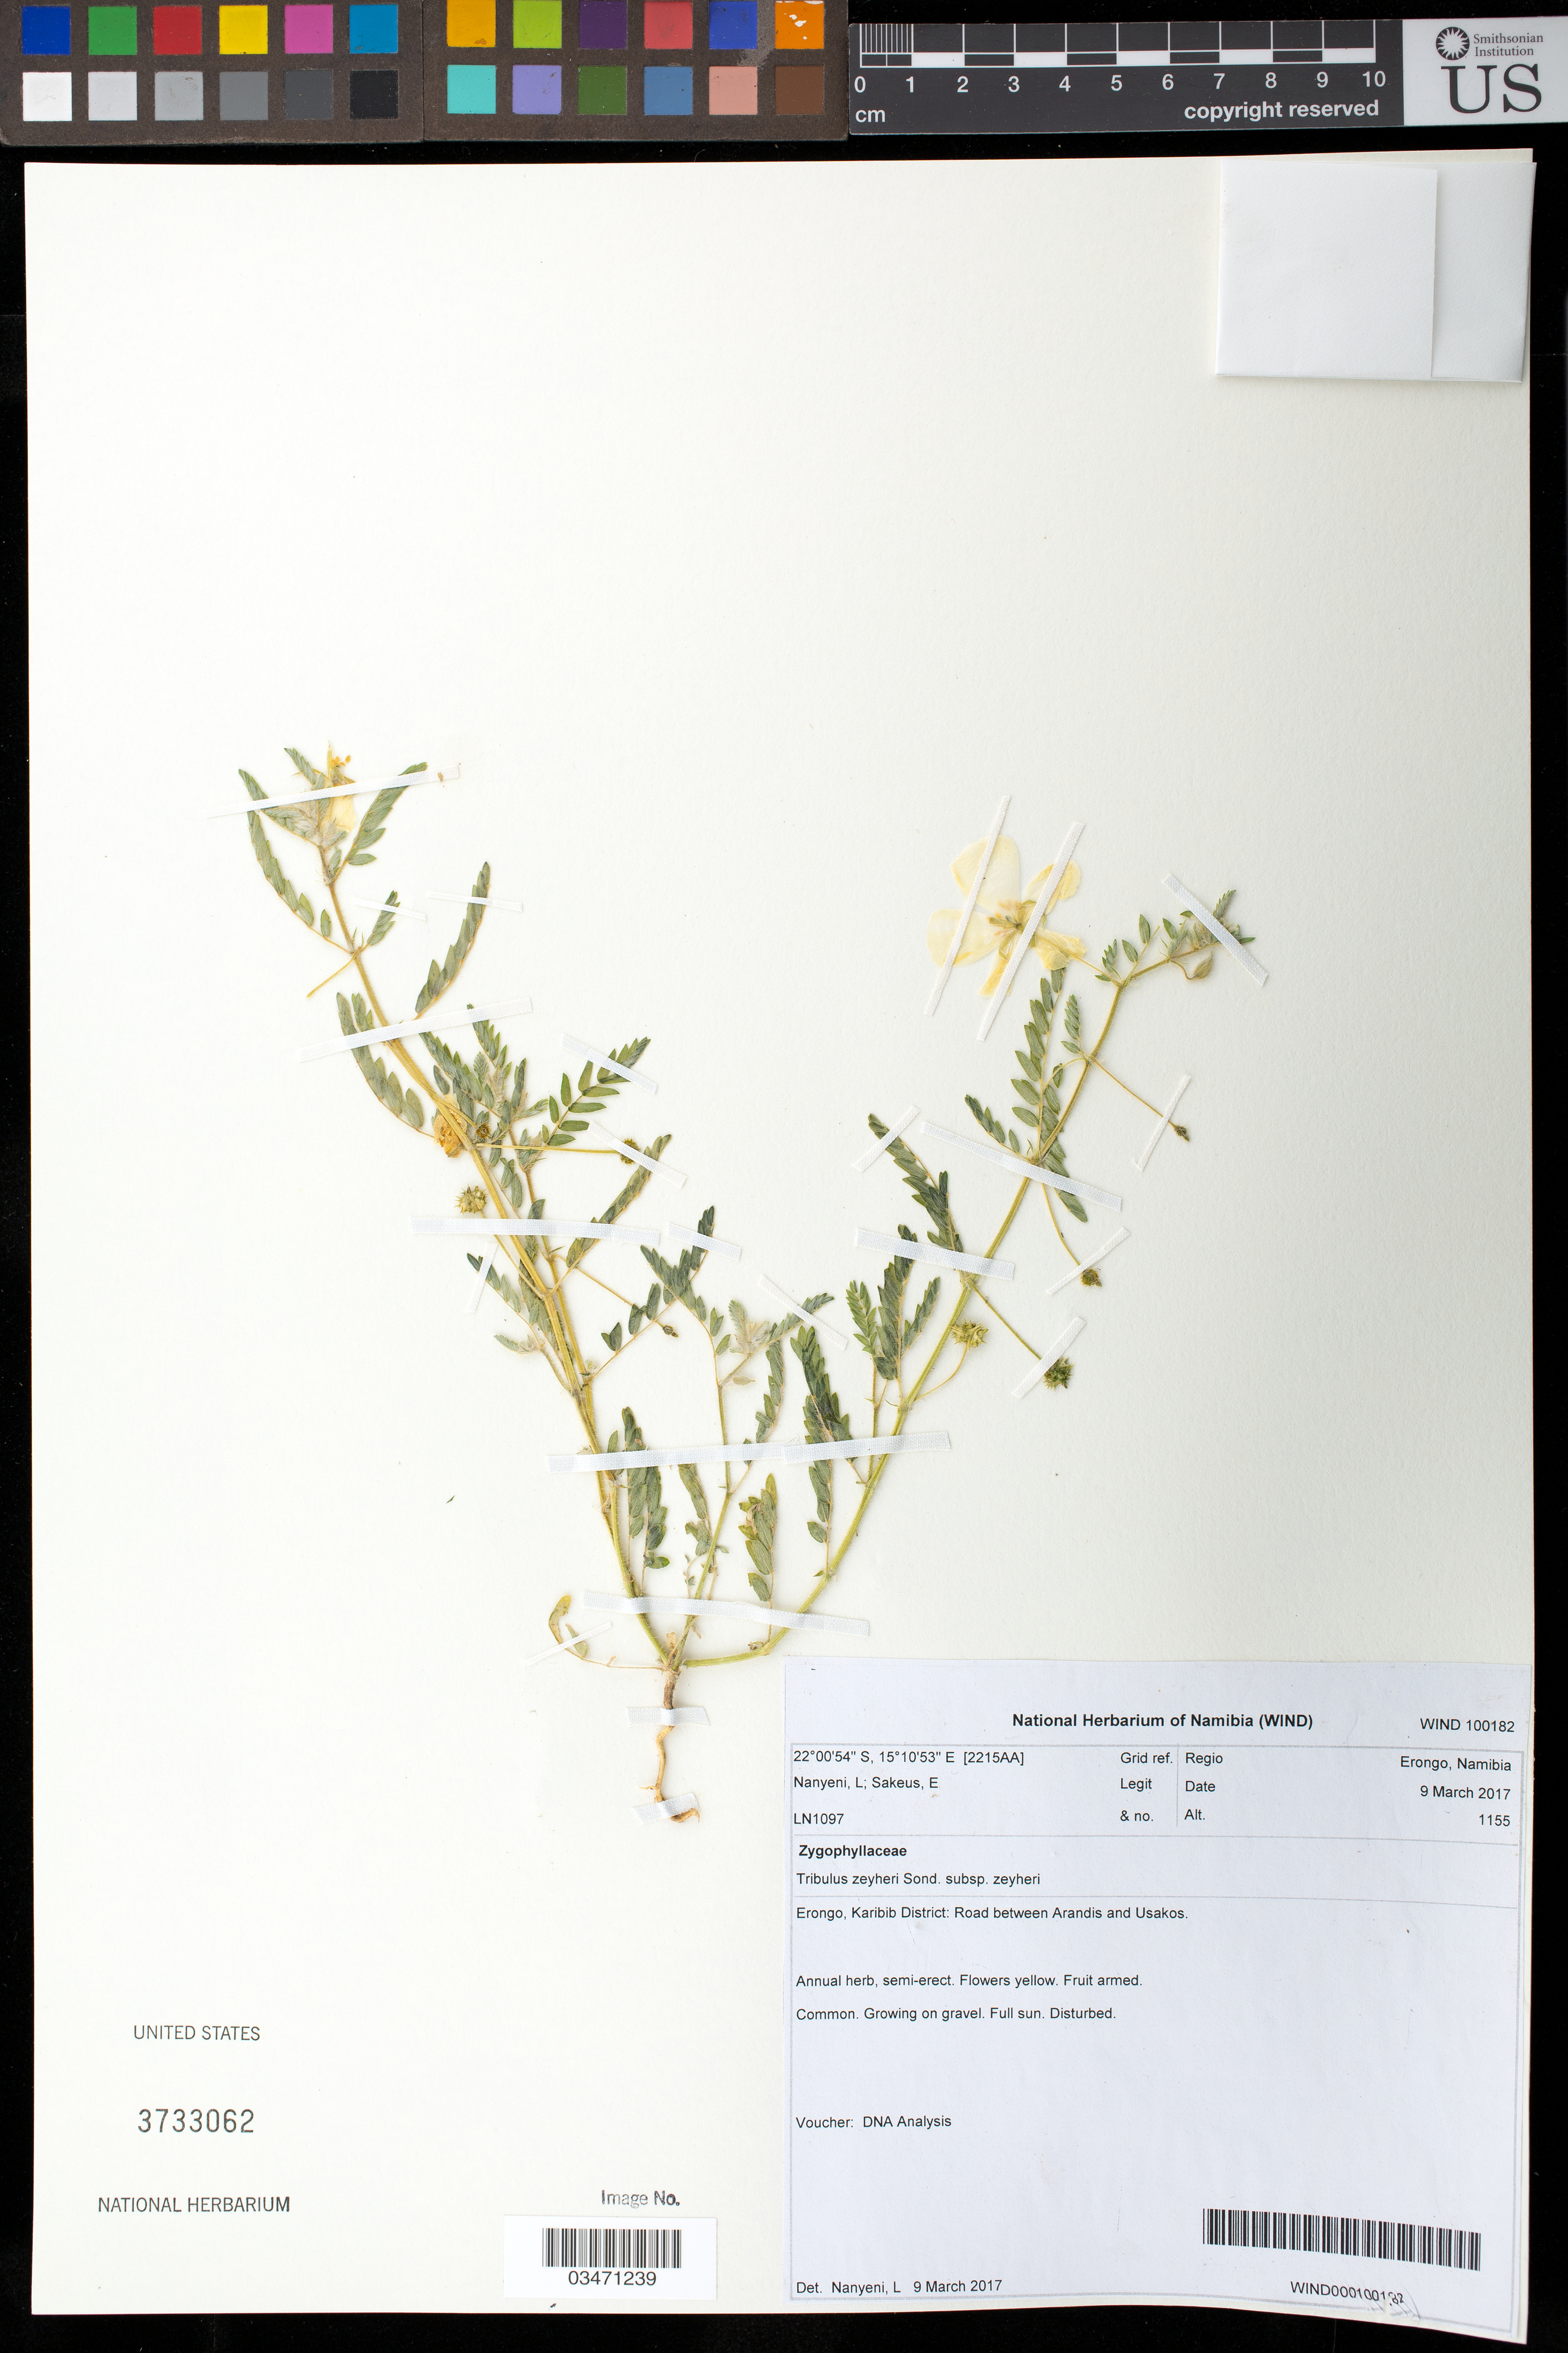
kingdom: Plantae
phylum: Tracheophyta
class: Magnoliopsida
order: Zygophyllales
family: Zygophyllaceae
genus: Tribulus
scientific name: Tribulus zeyheri subsp. zeyheri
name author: Sond.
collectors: L. Nanyeni & E. Sakeus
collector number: LN1097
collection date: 2017-03-09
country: Namibia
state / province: Erongo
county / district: Karibib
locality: Road between Usakos and Arandis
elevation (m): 1155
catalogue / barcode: US 3733062